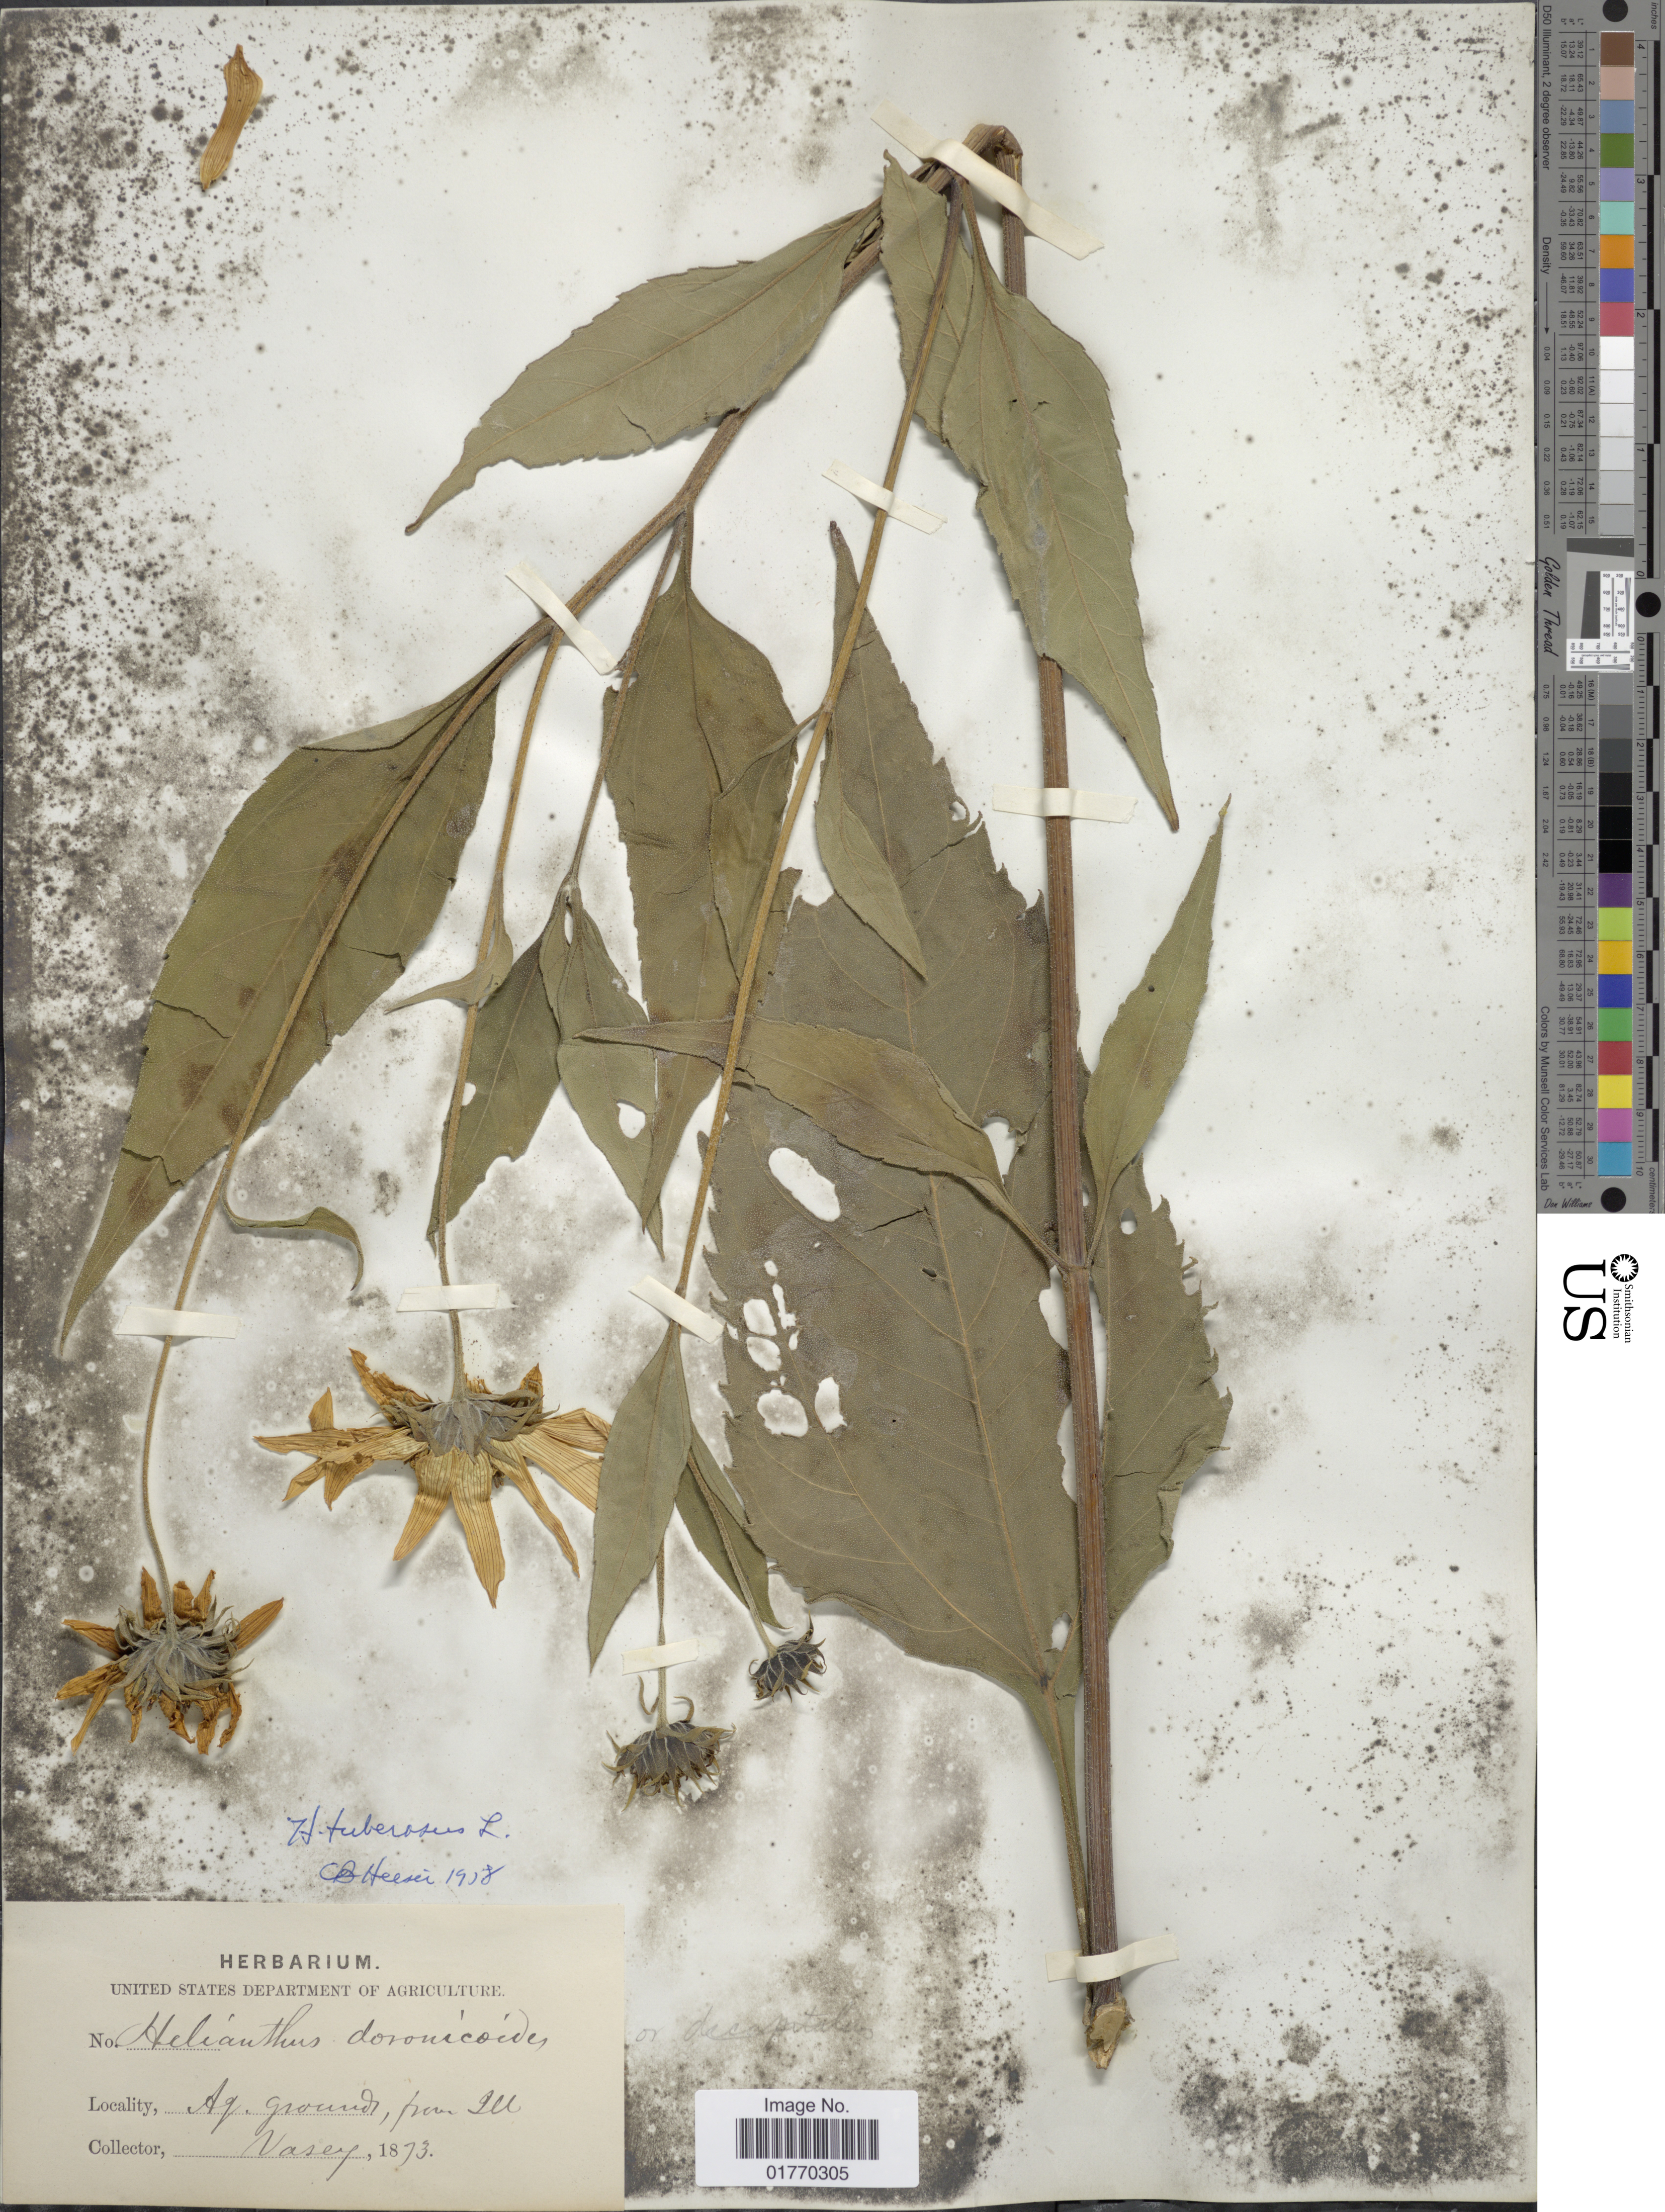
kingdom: Plantae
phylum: Tracheophyta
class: Magnoliopsida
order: Asterales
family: Asteraceae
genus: Helianthus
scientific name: Helianthus doronocoides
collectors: Vasey, --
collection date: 1873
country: United States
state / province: Illinois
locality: Ag. grounds, from Ill